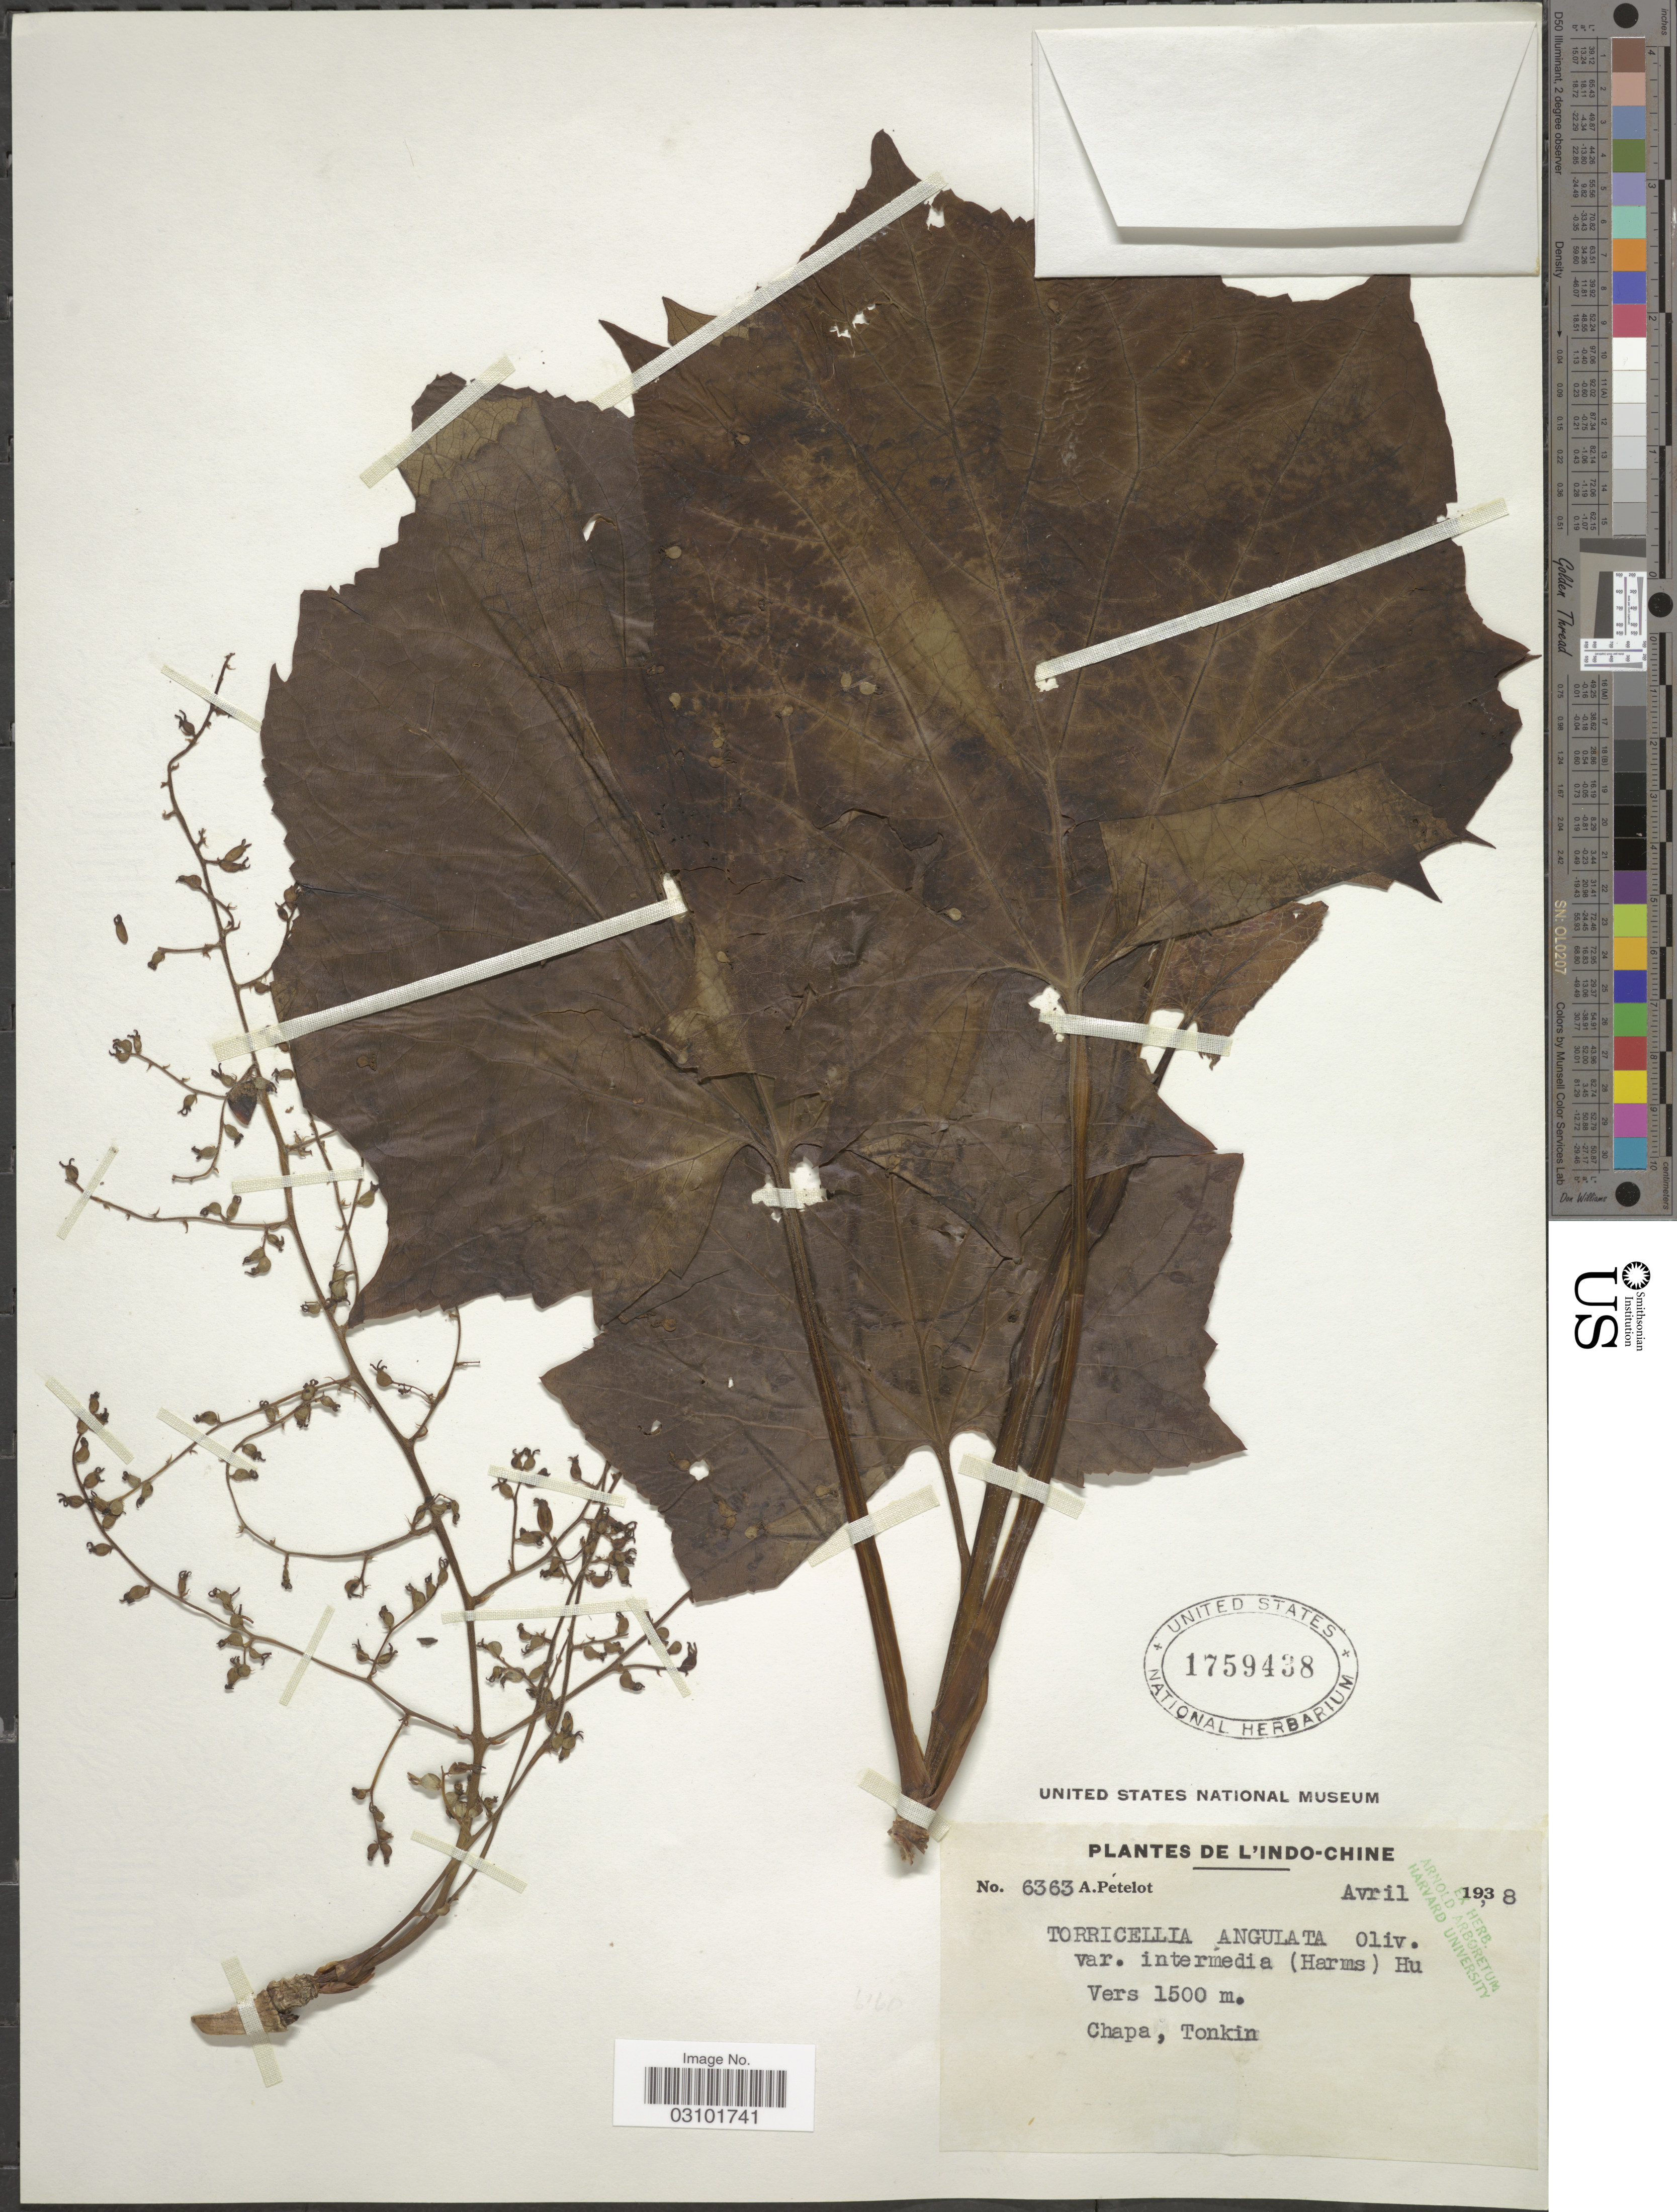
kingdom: Plantae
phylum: Tracheophyta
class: Magnoliopsida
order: Apiales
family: Torricelliaceae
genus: Torricellia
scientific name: Torricellia angulata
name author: Oliv.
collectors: A. Petelot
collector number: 6363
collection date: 1938-04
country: Vietnam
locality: L'Indo-Chine. Chapa, Tonkin.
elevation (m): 1500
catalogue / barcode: US 1759438